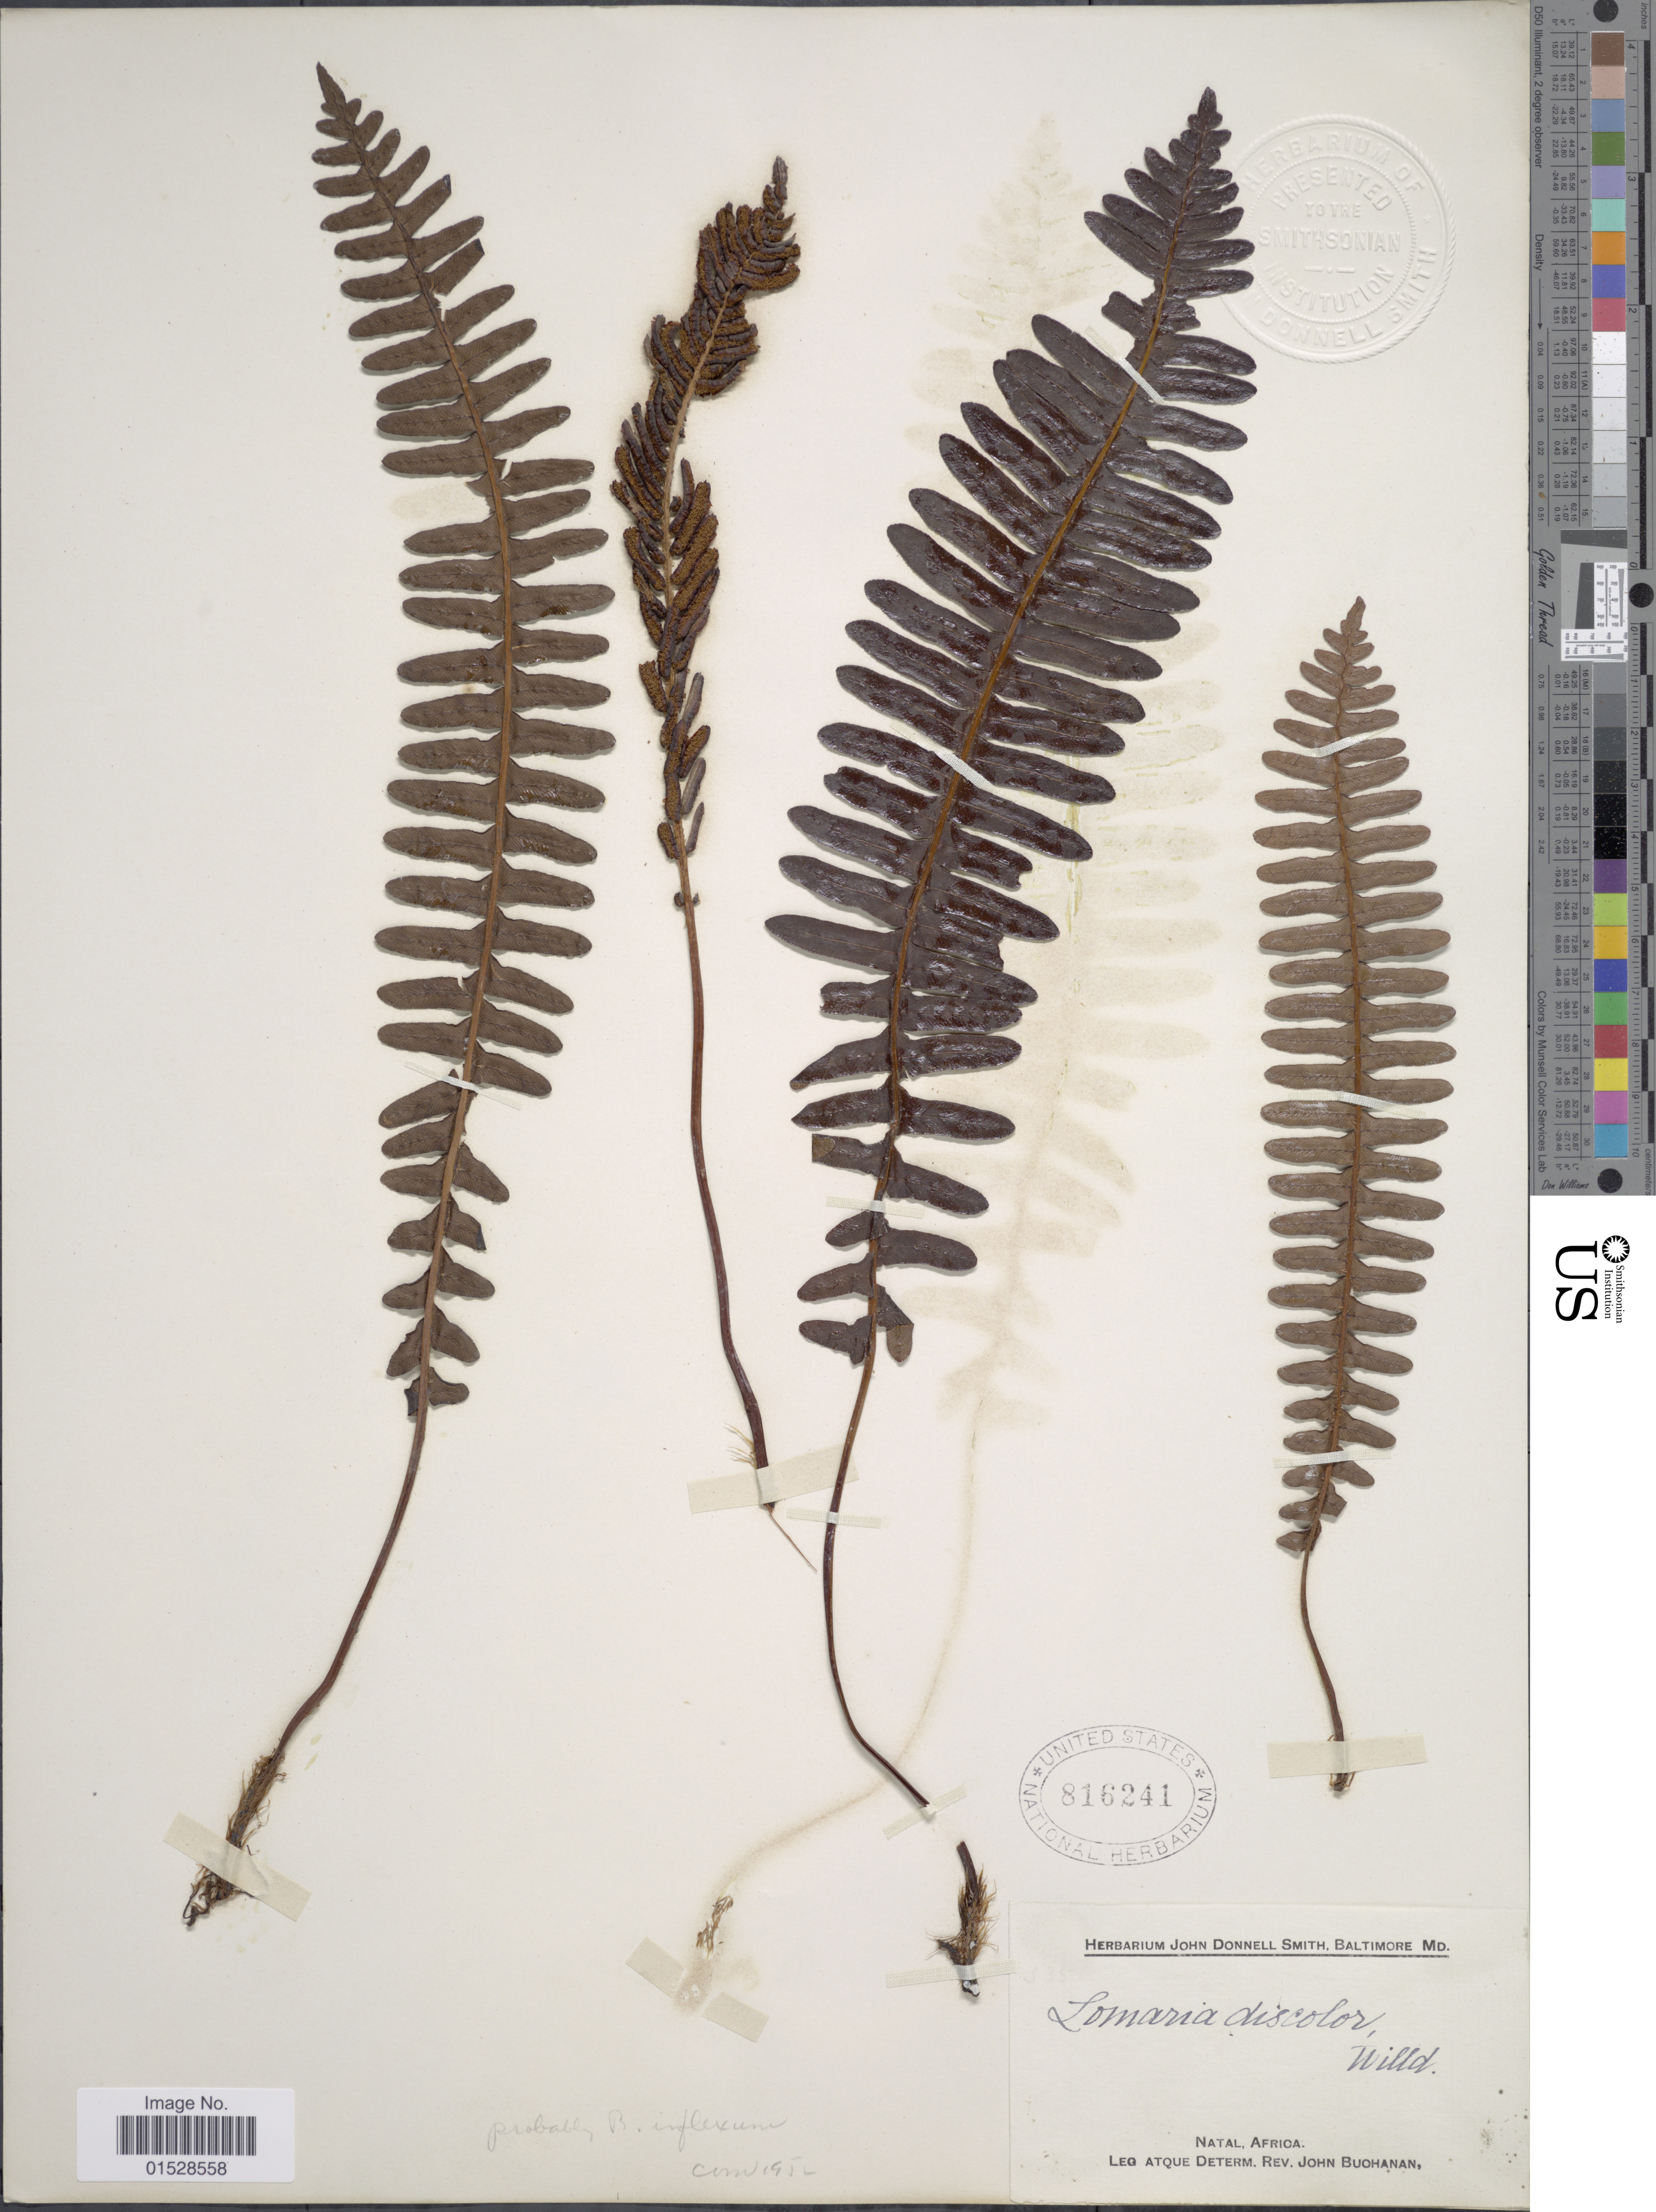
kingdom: Plantae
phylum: Tracheophyta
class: Polypodiopsida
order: Polypodiales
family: Blechnaceae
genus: Blechnum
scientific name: Blechnum inflexum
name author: (Kunze) Kuhn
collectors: J. Buchanan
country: South Africa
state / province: KwaZulu-Natal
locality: Natal.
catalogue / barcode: US 816241